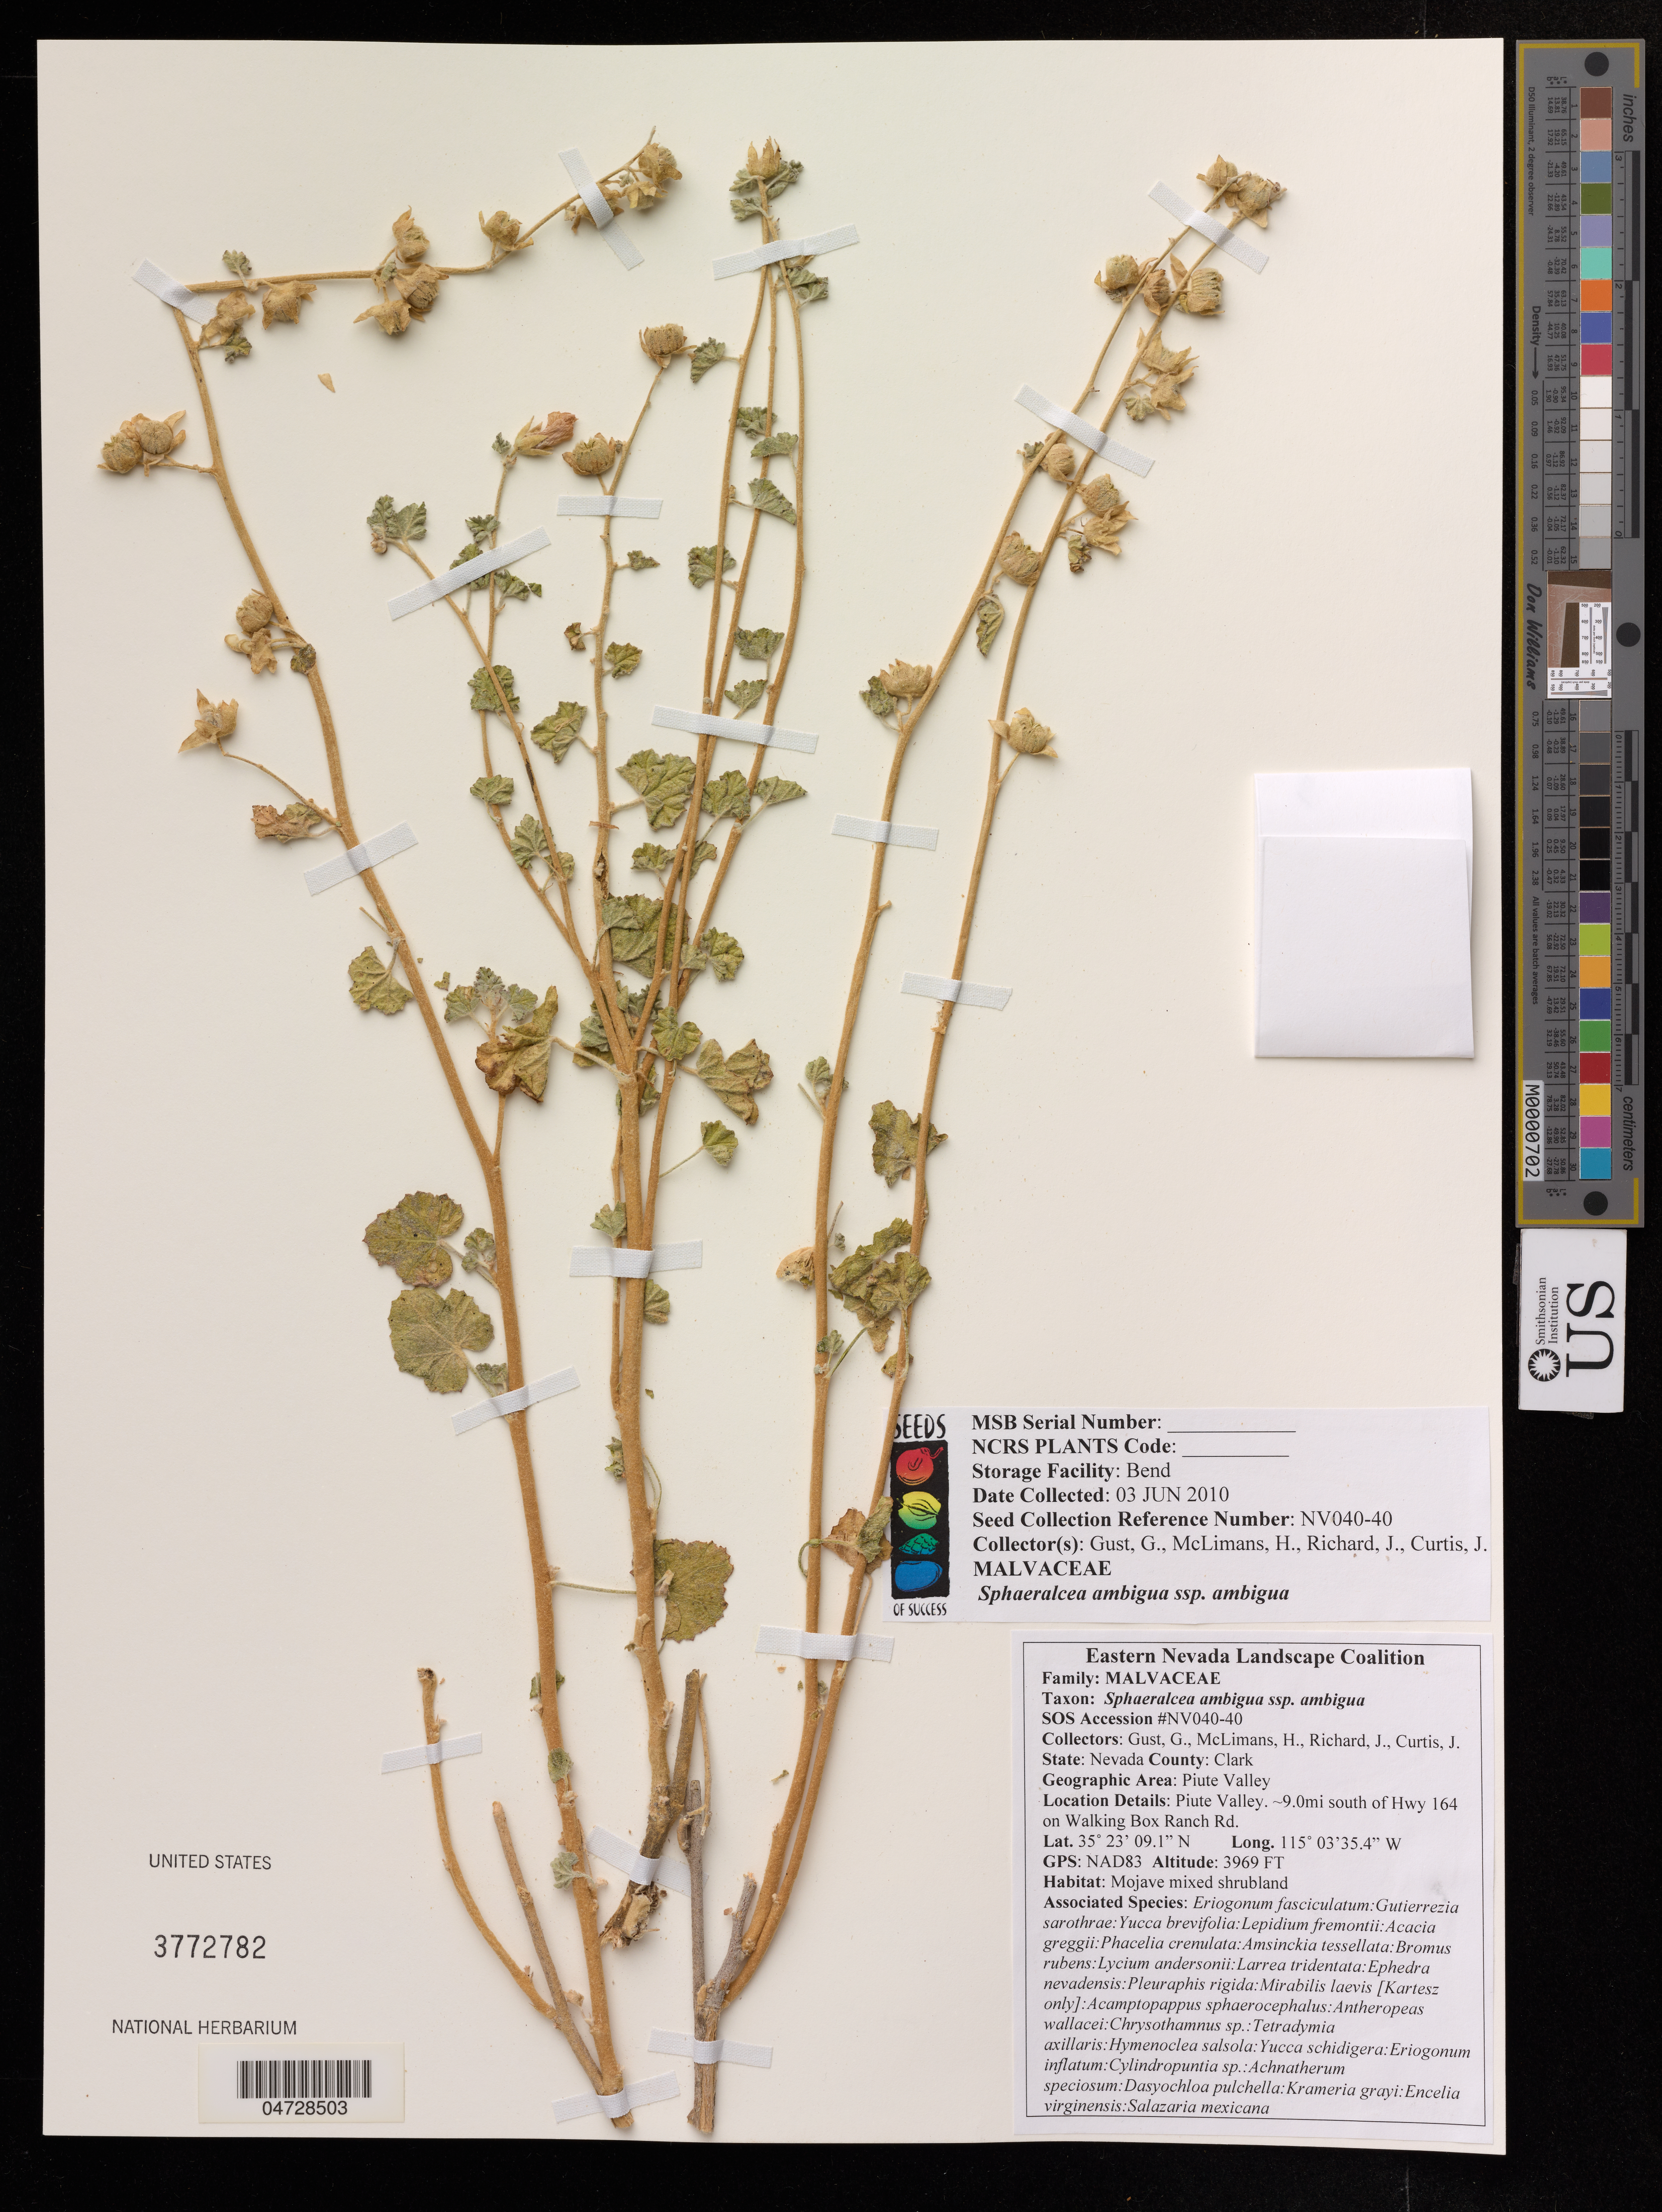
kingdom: Plantae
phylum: Tracheophyta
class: Magnoliopsida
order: Malvales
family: Malvaceae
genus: Sphaeralcea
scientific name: Sphaeralcea ambigua subsp. ambigua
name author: A. Gray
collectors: G. Gust, H. McLimans, J. Richard & J. Curtis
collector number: NV040-40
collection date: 2010-06-30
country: United States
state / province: Nevada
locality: Clark, Piute Valley, Piutte Valley. - 9.0mi south of Hwy 164 on Walking Box Ranch Rd.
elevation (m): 1210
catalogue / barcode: US 3772782